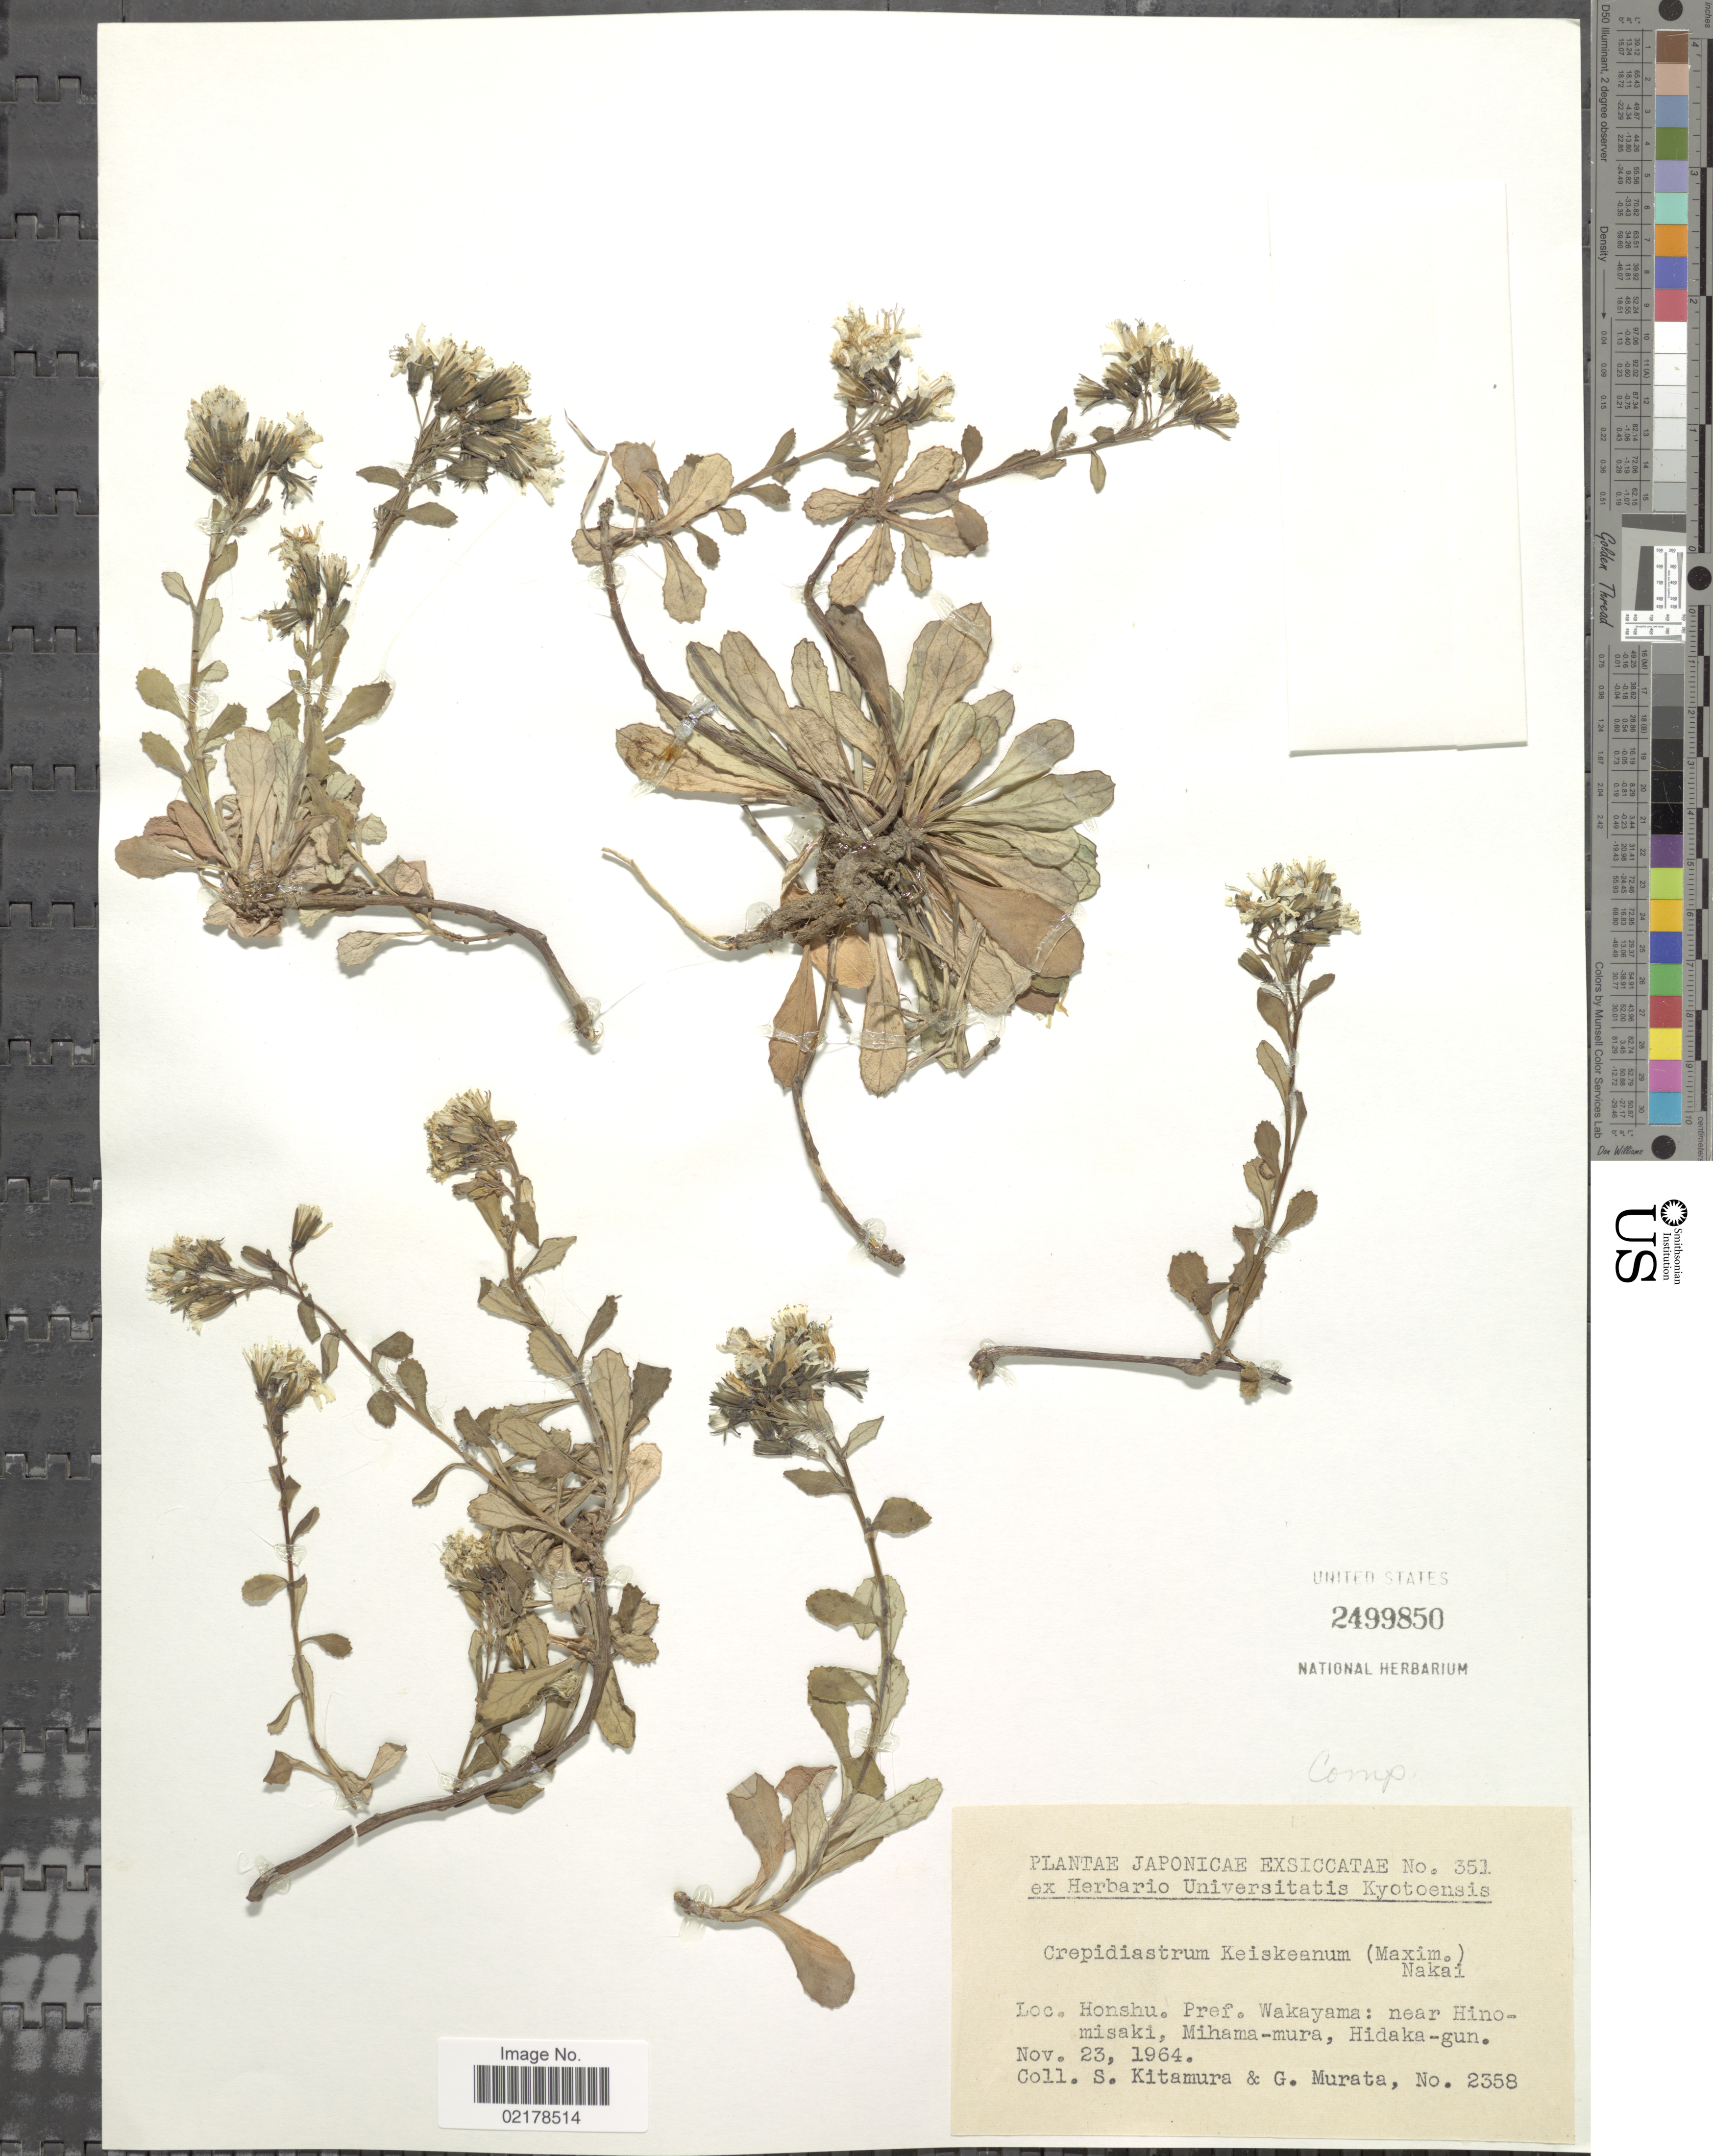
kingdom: Plantae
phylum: Tracheophyta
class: Magnoliopsida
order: Asterales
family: Asteraceae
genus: Crepidiastrum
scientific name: Crepidiastrum keiskeanum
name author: (Maxim.) Nakai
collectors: S. Kitamura & G. Murata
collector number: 2358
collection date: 1964-11-23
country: Japan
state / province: Wakayama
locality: Honshu. Pref Wakayama: near Hinomisaki, Minhama-mura, Hidaka-gun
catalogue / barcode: US 2499850